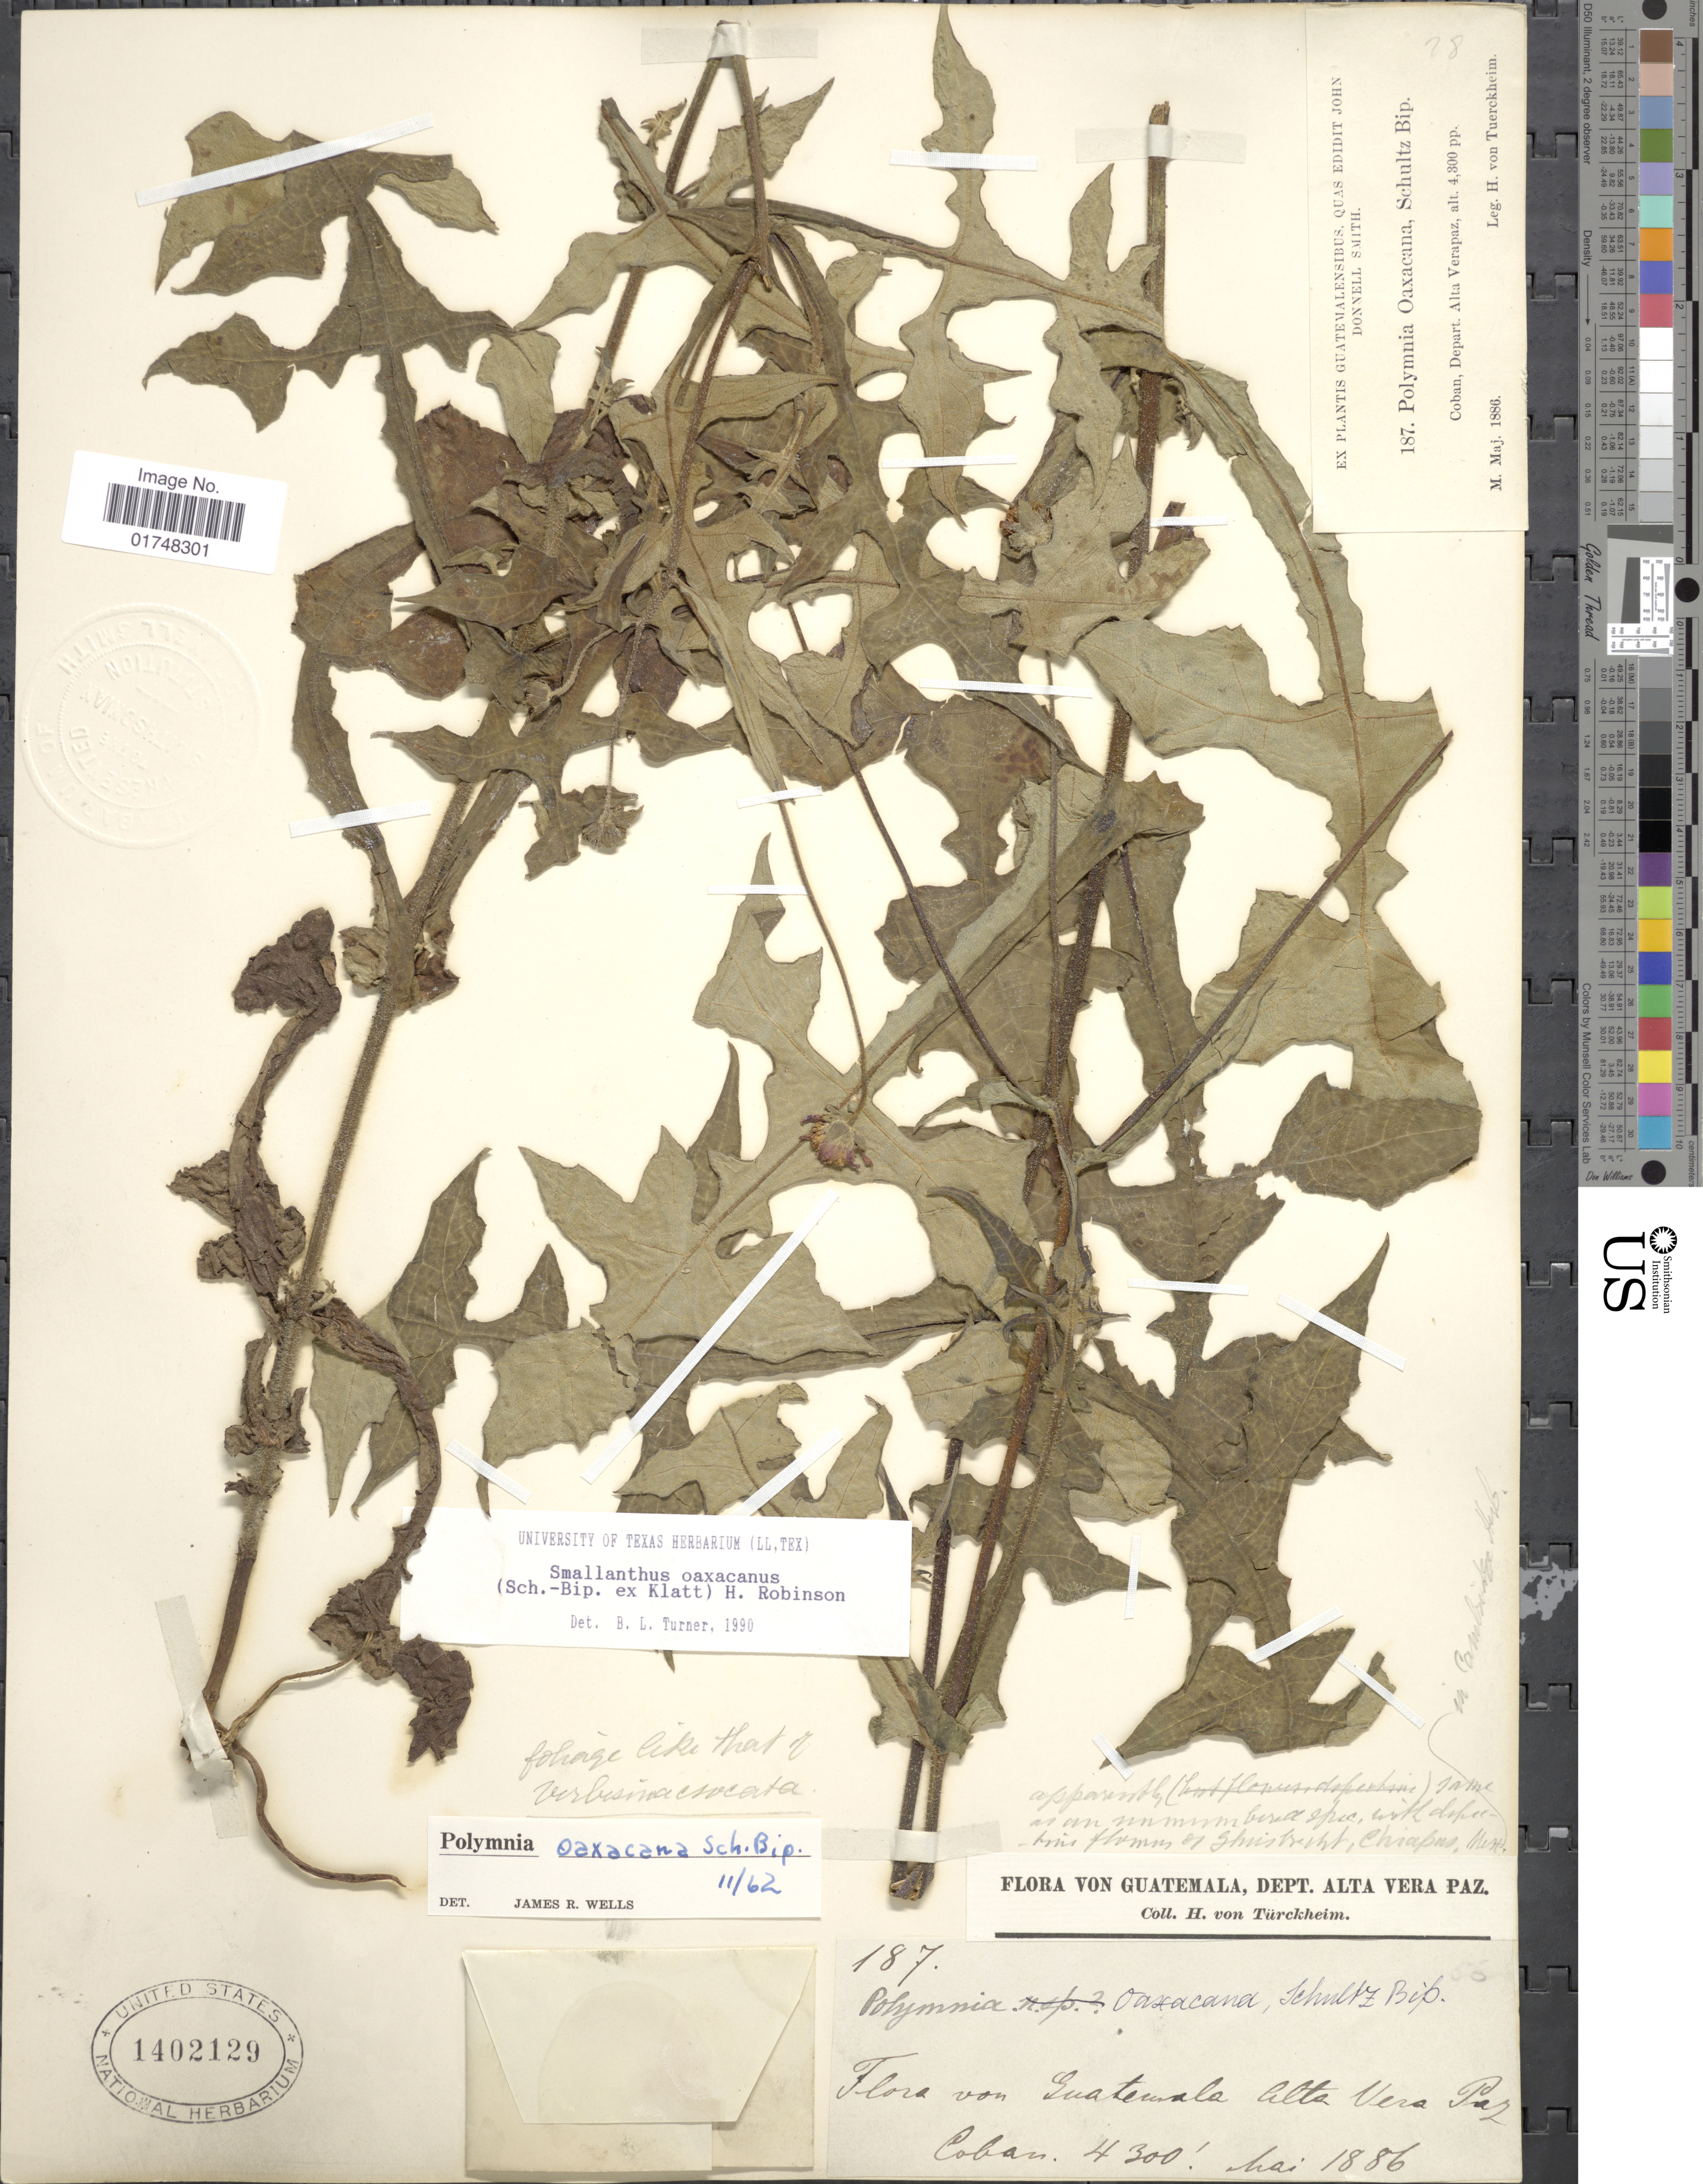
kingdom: Plantae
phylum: Tracheophyta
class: Magnoliopsida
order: Asterales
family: Asteraceae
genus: Smallanthus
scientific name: Smallanthus oaxacanus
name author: (Sch. Bip. ex Klatt) H. Rob.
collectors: H. von Türckheim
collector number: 187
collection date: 1886-05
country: Guatemala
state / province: Alta Verapaz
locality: Depart. Alta Verapaz, Coban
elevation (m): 1311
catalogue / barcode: US 1402129